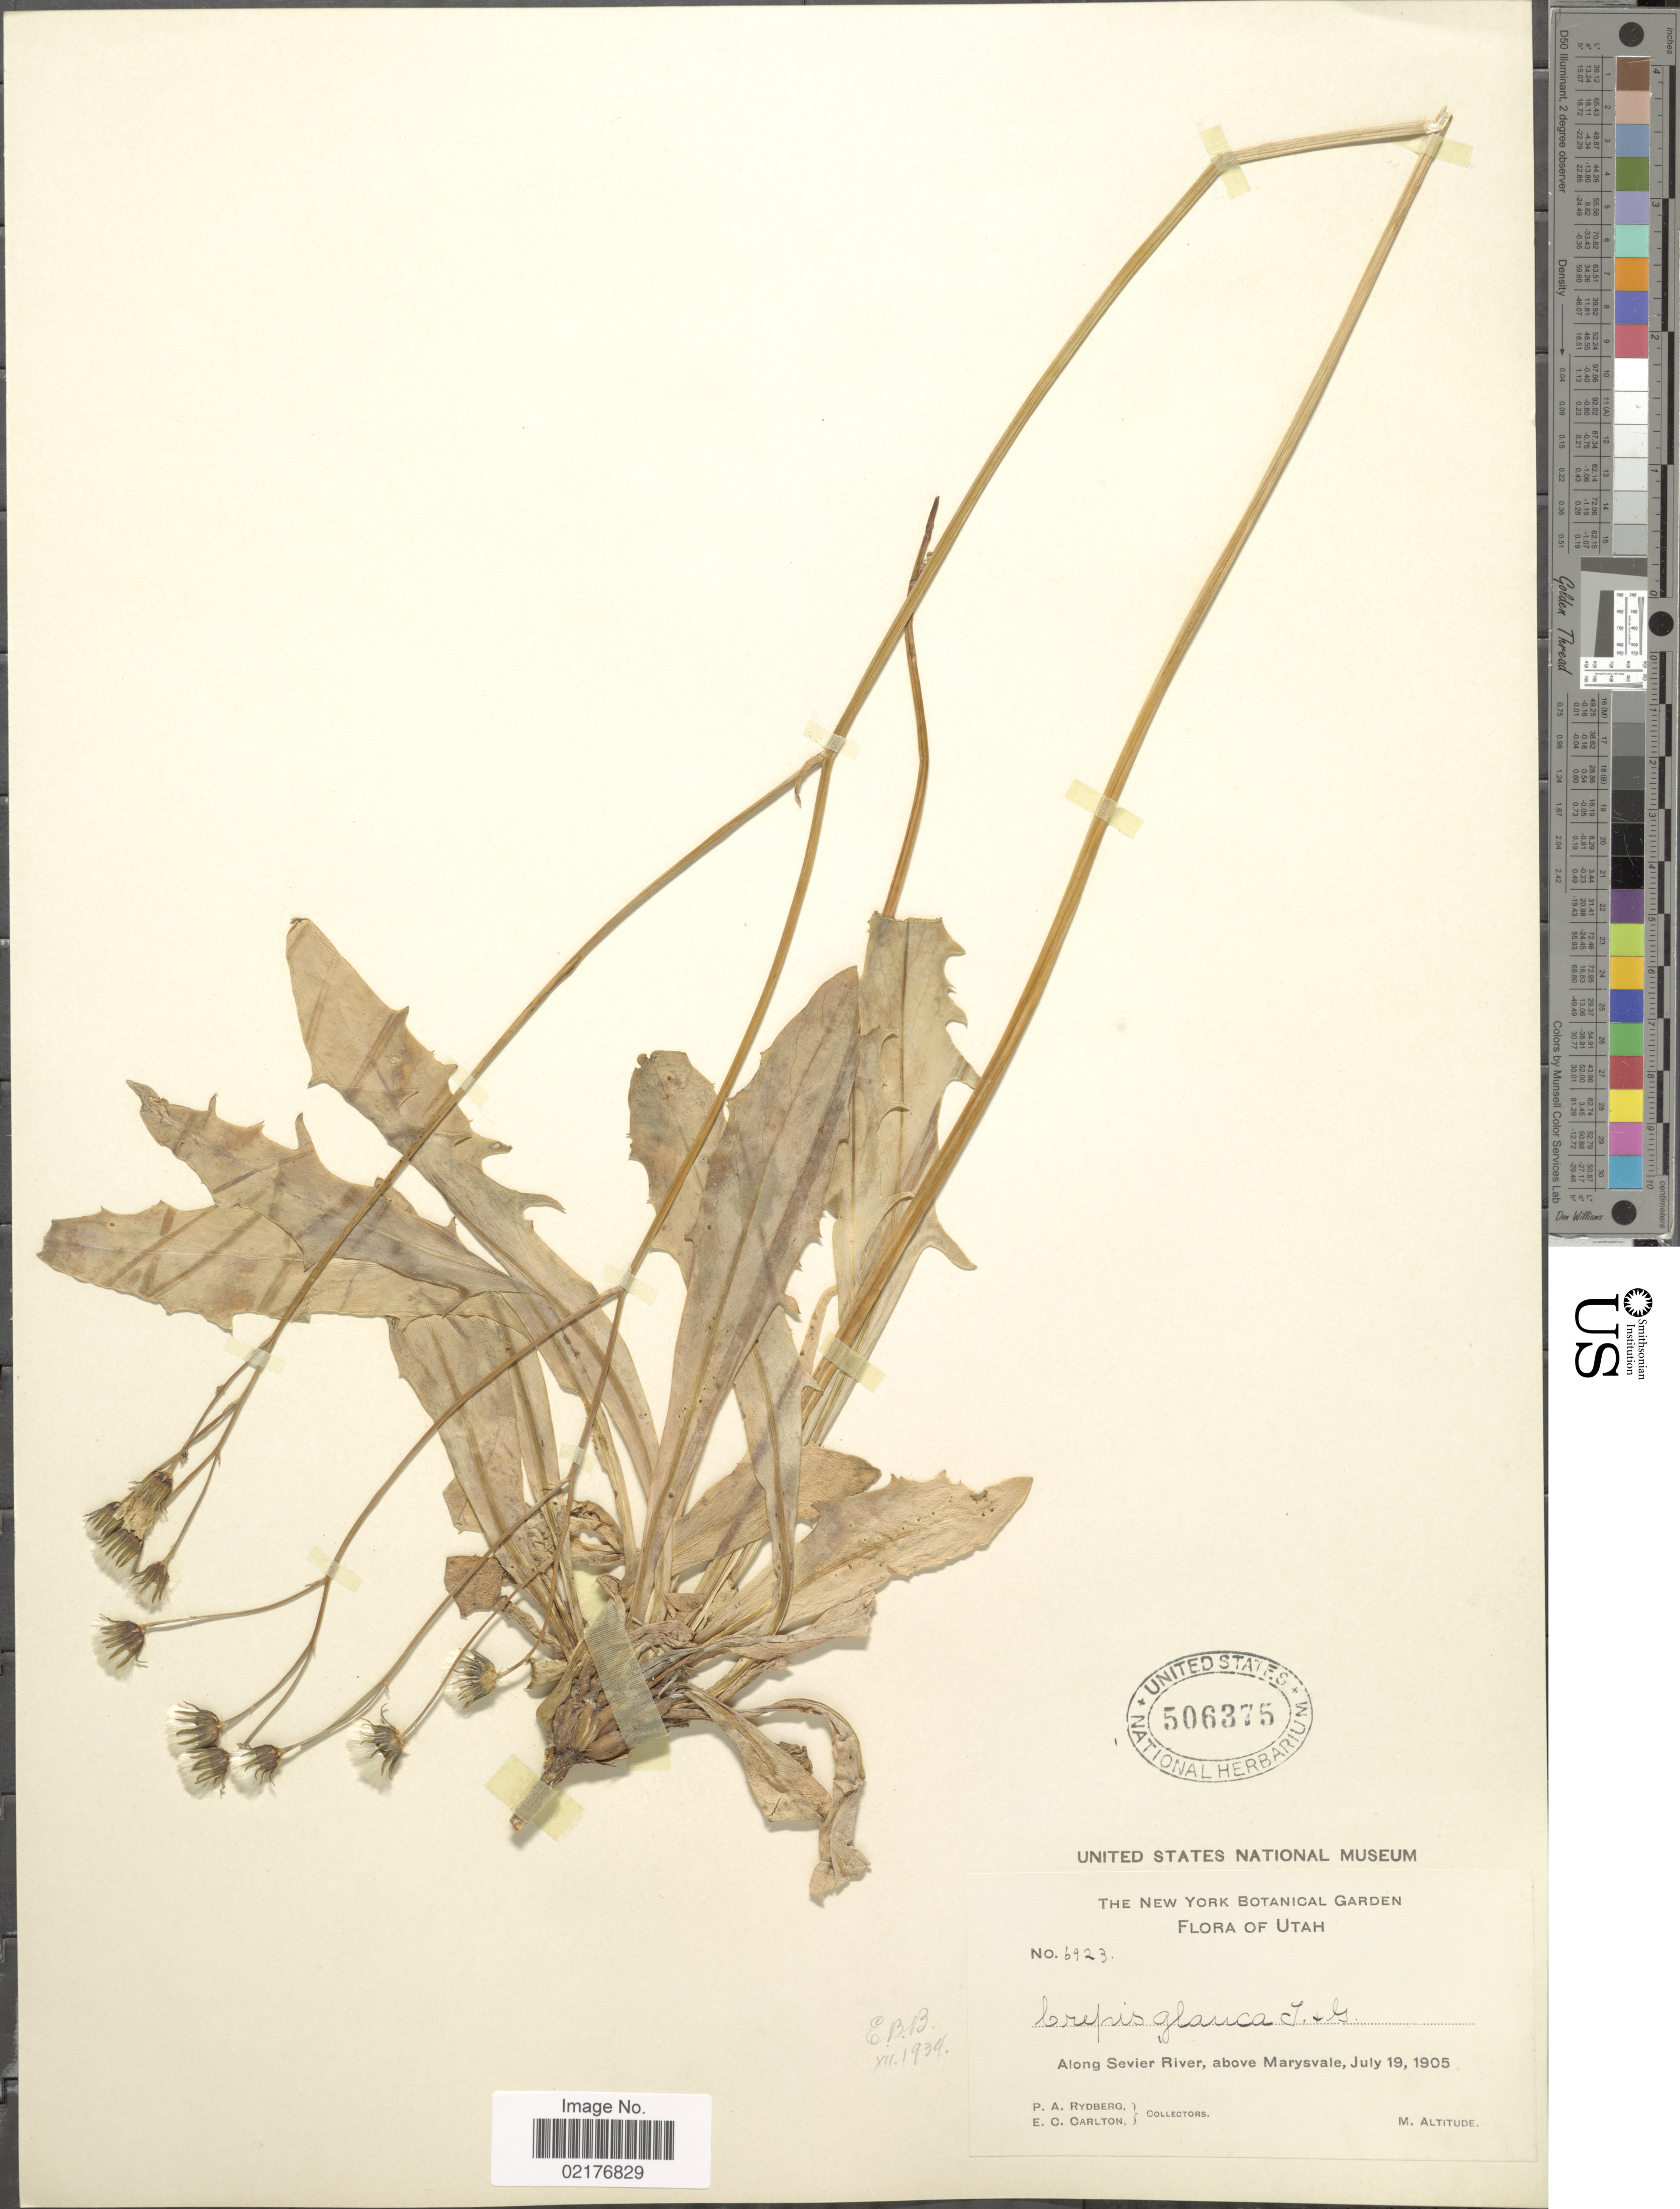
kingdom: Plantae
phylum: Tracheophyta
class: Magnoliopsida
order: Asterales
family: Asteraceae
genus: Askellia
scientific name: Askellia flexuosa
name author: (Ledeb.) W.A. Weber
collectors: P. A. Rydberg & E. Carlton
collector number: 6923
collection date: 1905-07-19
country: United States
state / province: Utah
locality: Along Sevier River, above Marysvale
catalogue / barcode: US 506375